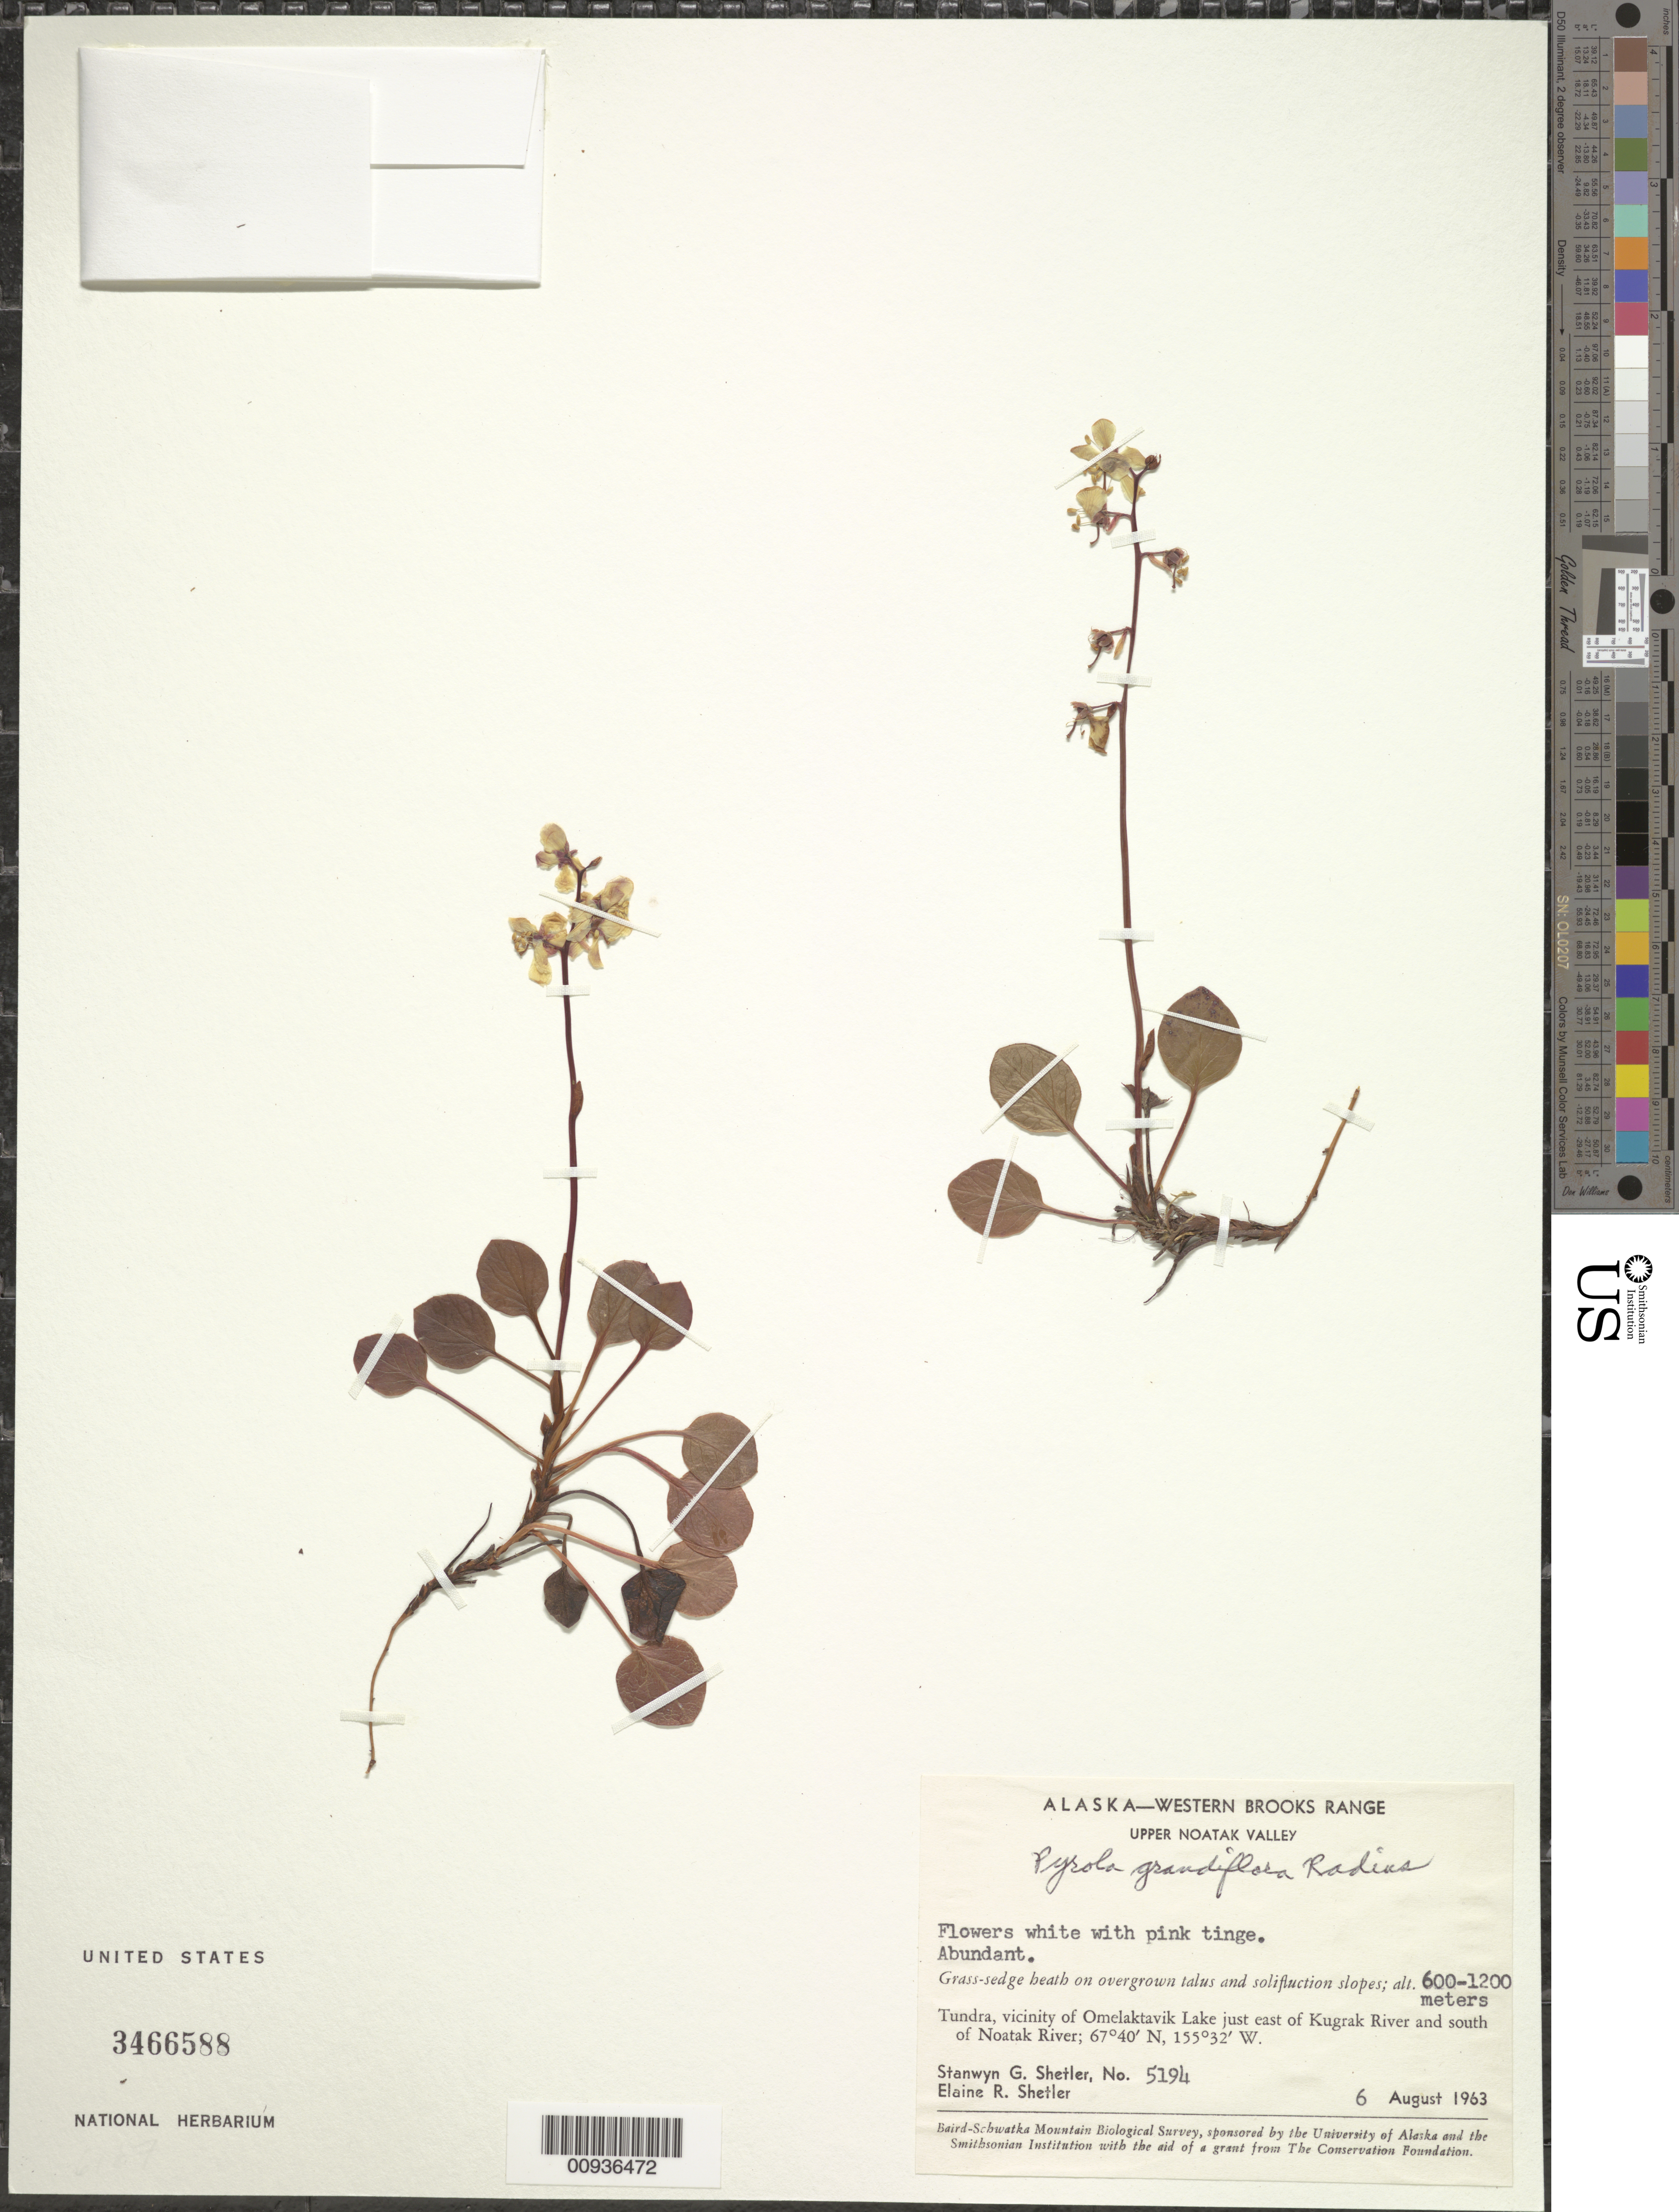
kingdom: Plantae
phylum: Tracheophyta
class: Magnoliopsida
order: Ericales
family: Ericaceae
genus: Pyrola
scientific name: Pyrola grandiflora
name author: Radius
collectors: S. Shetler & E. R. Shetler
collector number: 5194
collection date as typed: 06 Aug 1963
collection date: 1963-08-06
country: United States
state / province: Alaska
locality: Vicinity of Omelaktavik Lake just east of Kugrak River and south of Noatak River. Western Brooks Range, Upper Noatak Valley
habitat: Tundra. Grass-sedge heath on overgrown talus and solifluction slopes.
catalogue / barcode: US 3466588